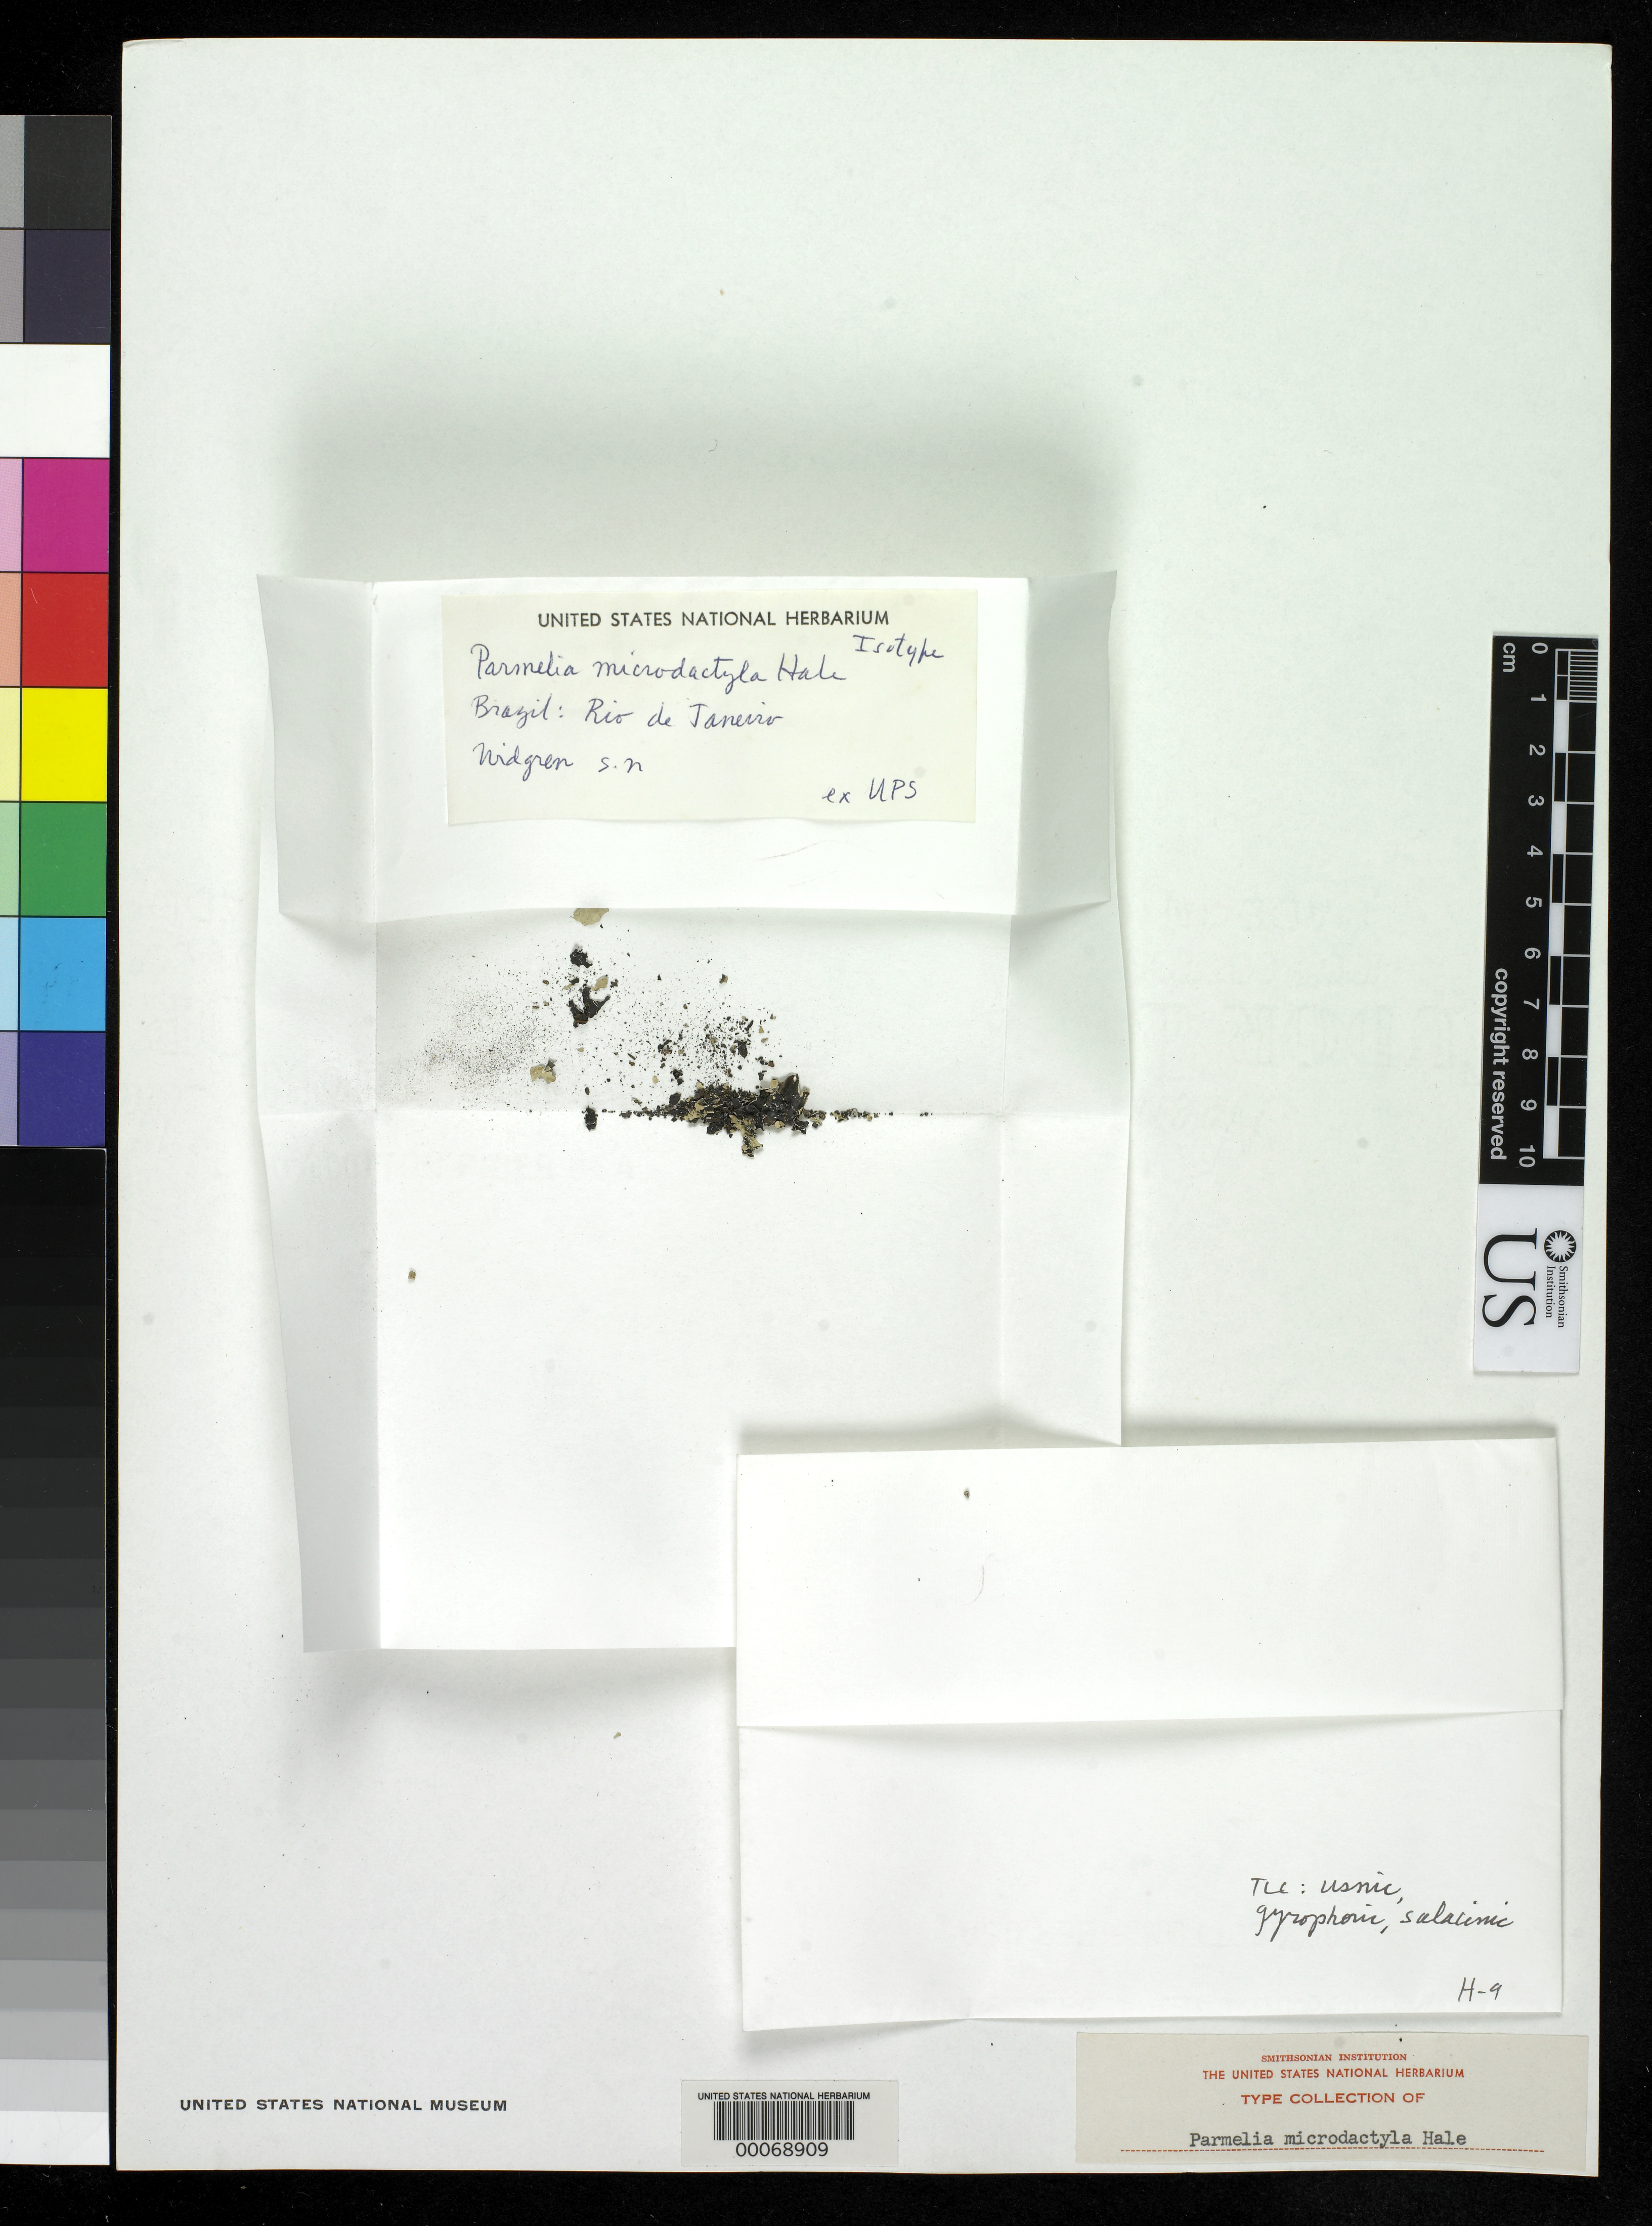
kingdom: Fungi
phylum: Ascomycota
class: Lecanoromycetes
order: Lecanorales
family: Parmeliaceae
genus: Parmelia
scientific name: Parmelia microdactyla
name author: Hale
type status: Isotype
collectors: J. Widgren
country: Brazil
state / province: Rio de Janeiro